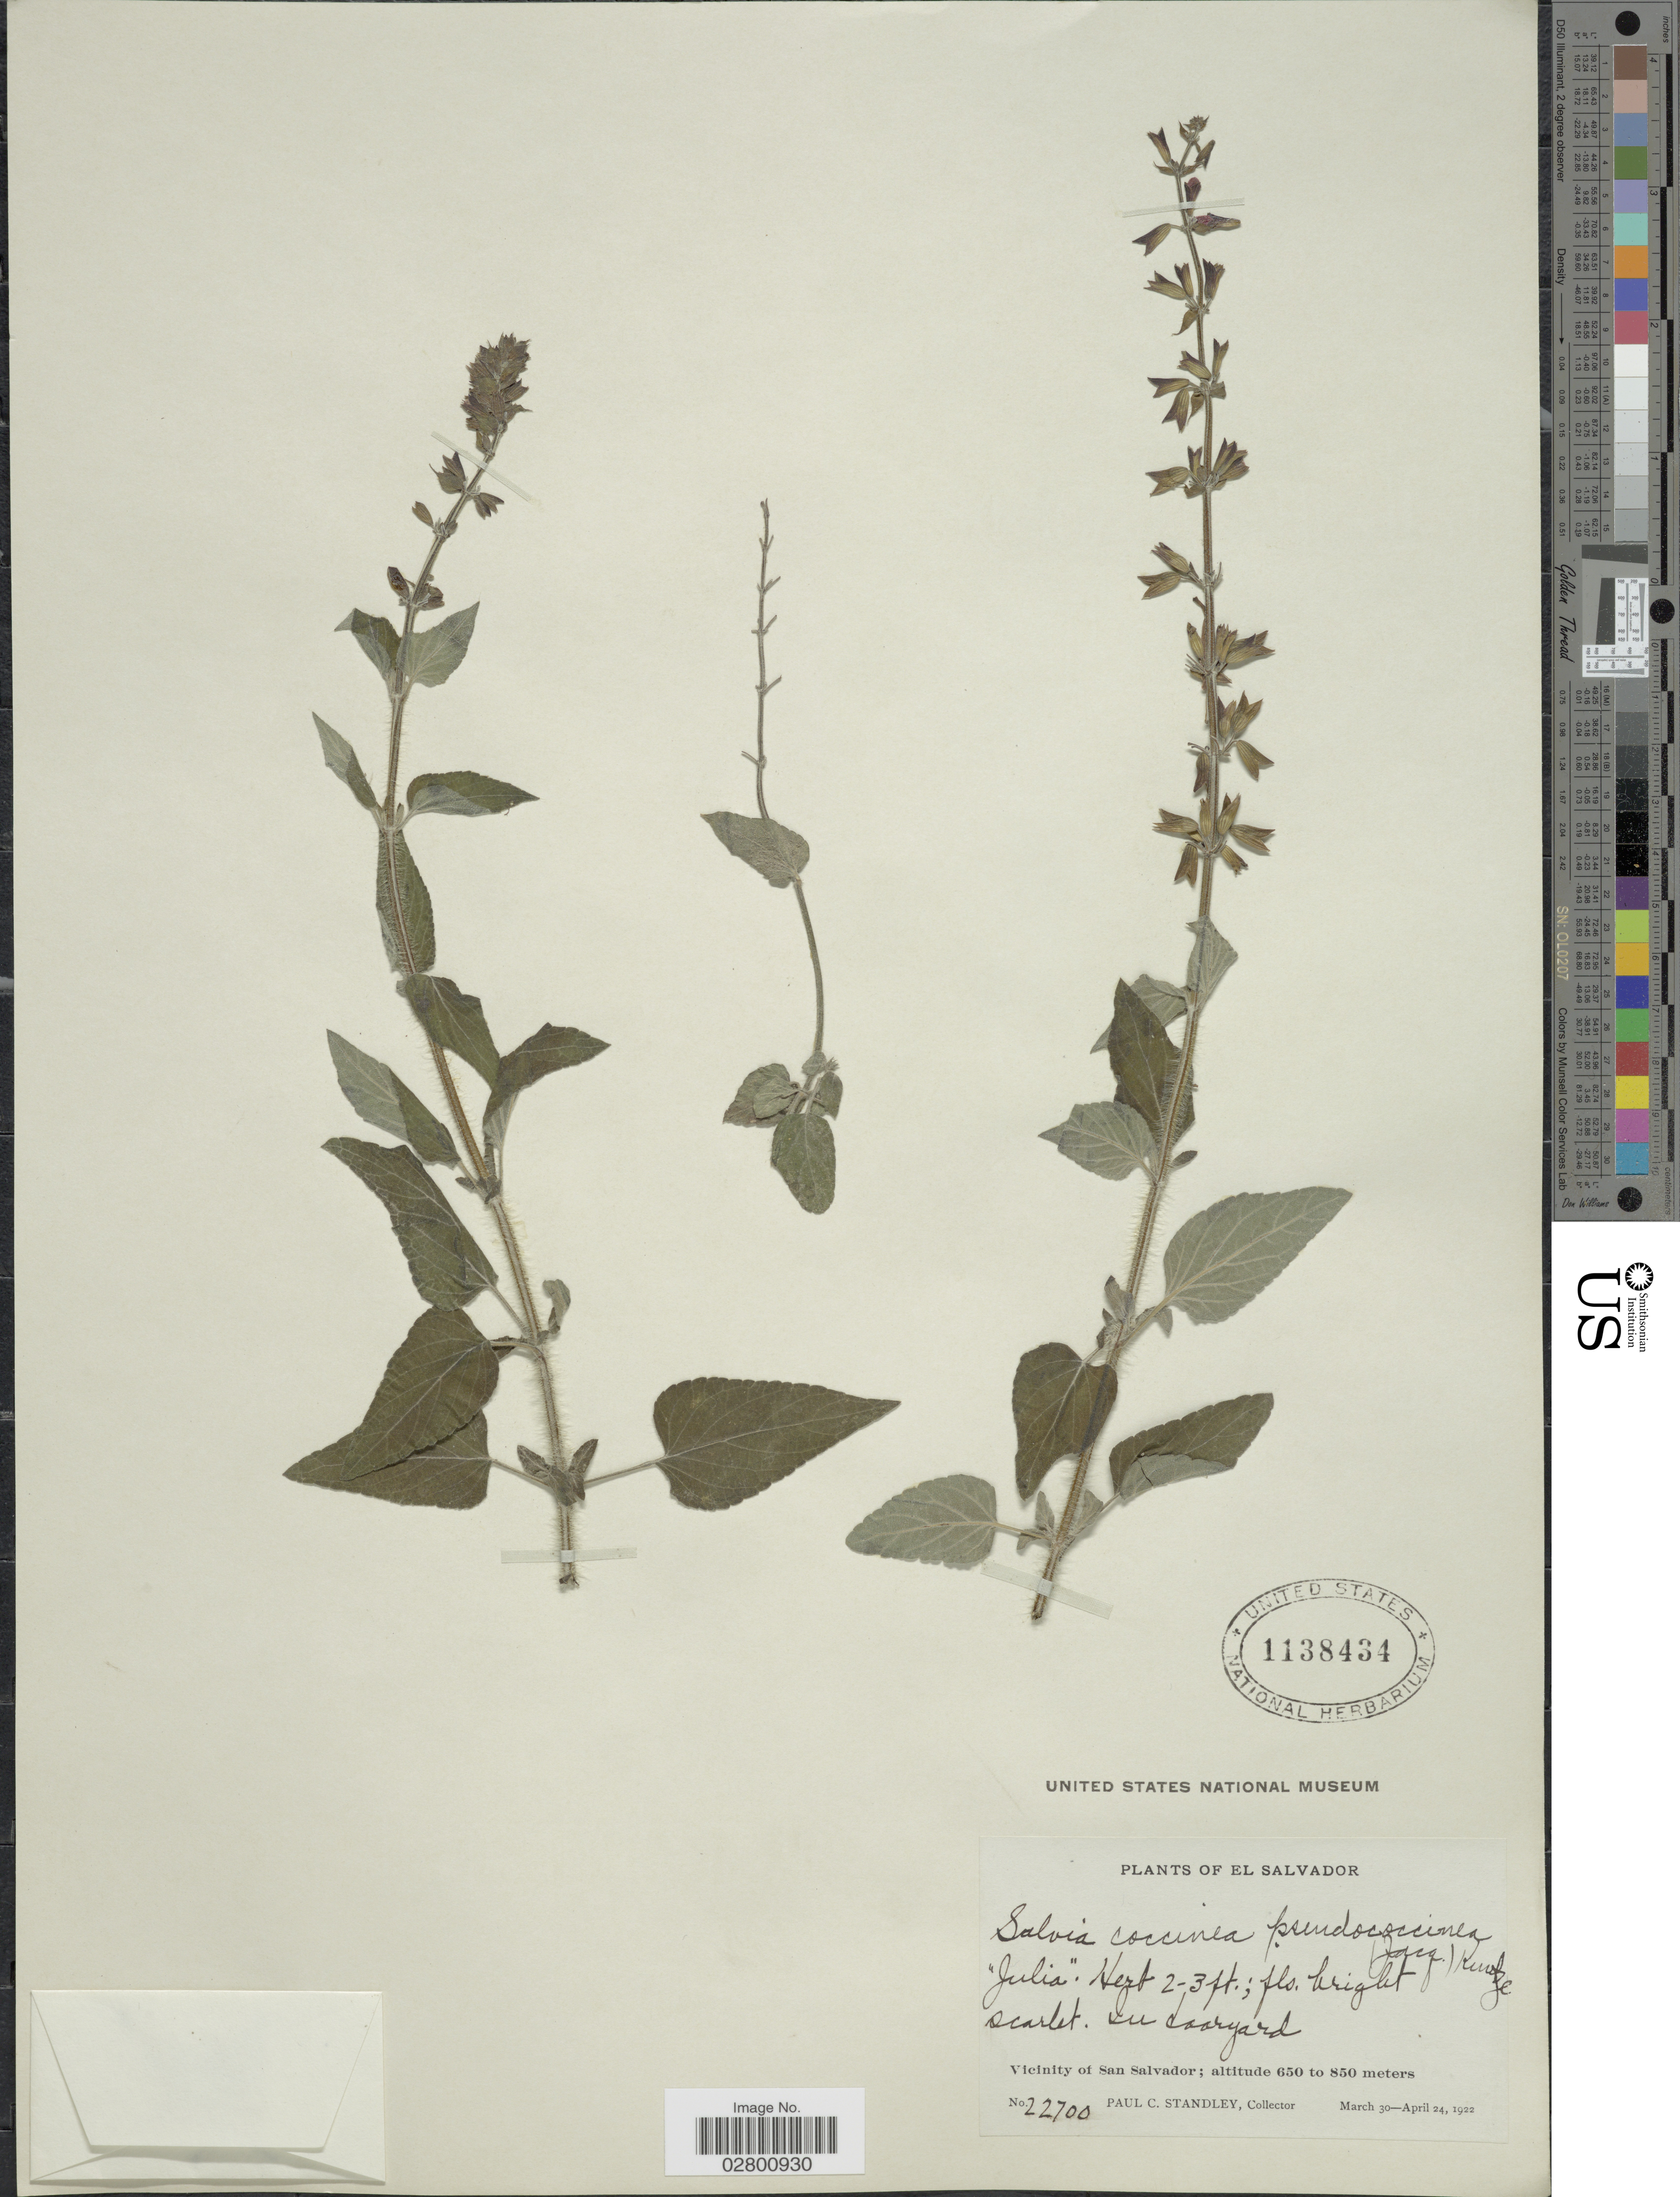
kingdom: Plantae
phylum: Tracheophyta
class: Magnoliopsida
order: Lamiales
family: Lamiaceae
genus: Salvia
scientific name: Salvia coccinea 'Naples Lavender'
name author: L. f. ex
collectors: P. C. Standley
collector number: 22700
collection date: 1922-03-30/1922-04-24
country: El Salvador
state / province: San Salvador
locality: Vicinity of San Salvador.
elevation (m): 650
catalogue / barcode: US 1138434